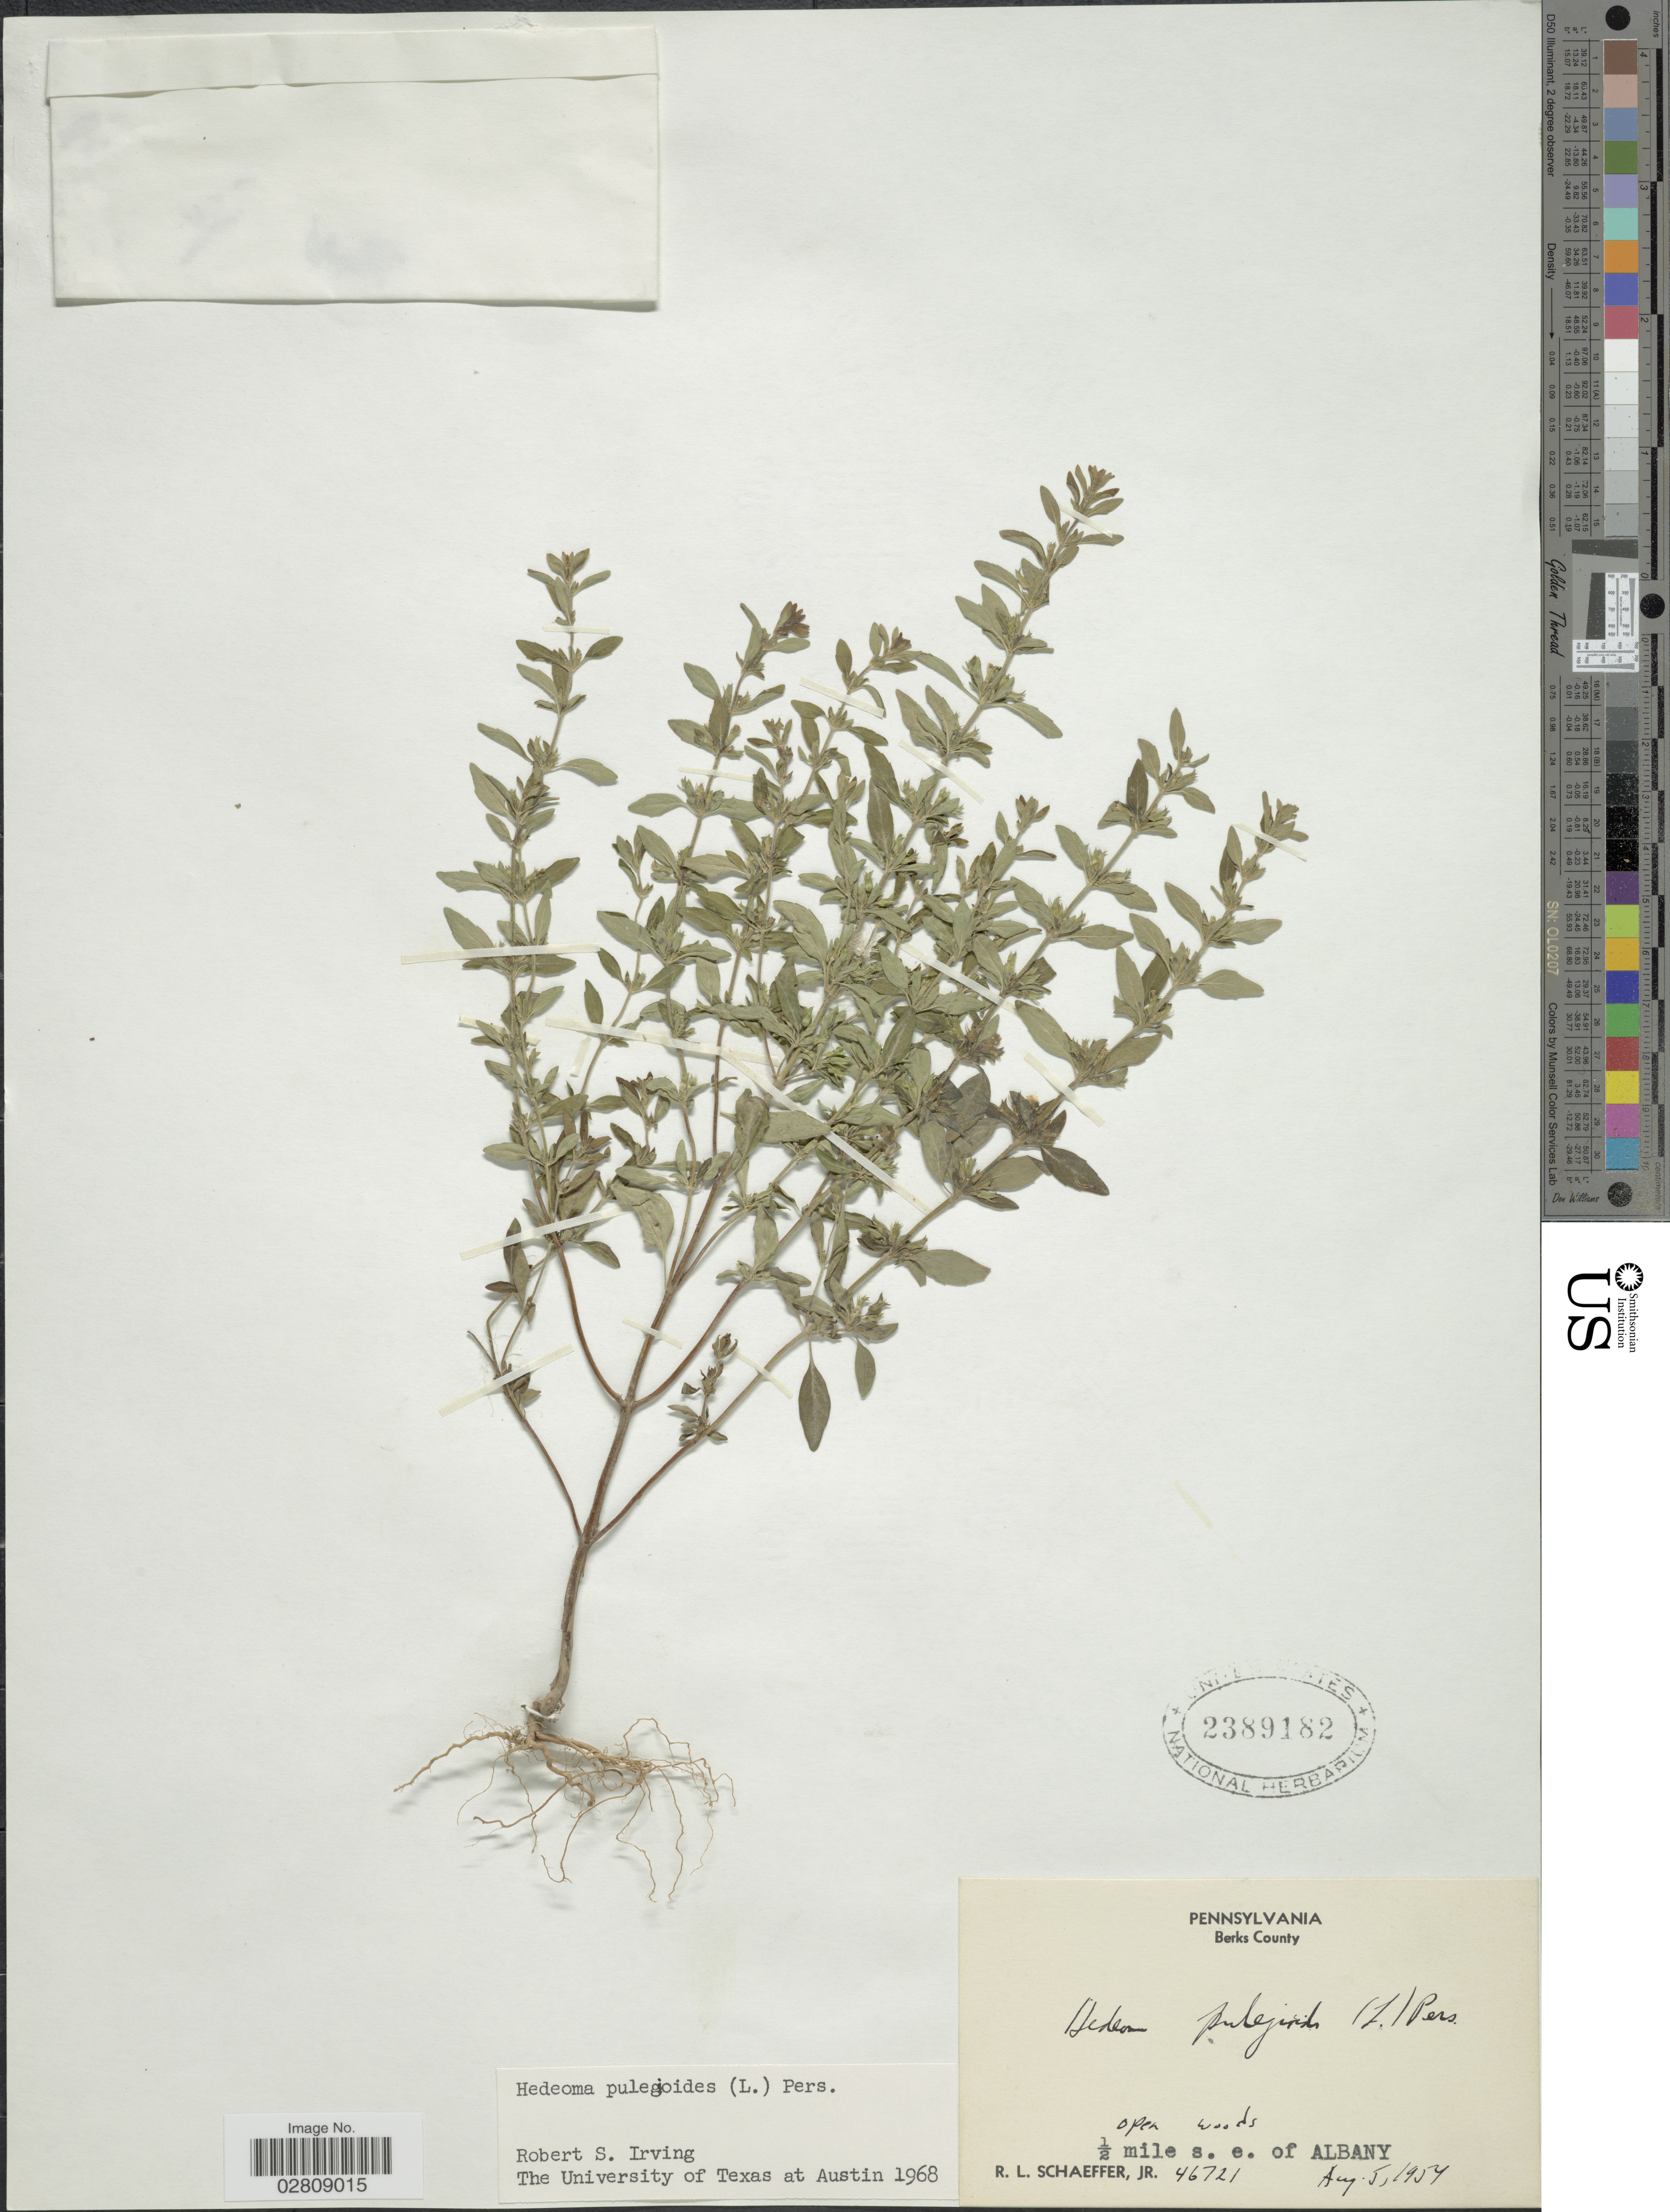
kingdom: Plantae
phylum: Tracheophyta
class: Magnoliopsida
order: Lamiales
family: Lamiaceae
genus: Hedeoma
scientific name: Hedeoma pulegioides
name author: (L.) Pers.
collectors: R. L. Schaeffer Jr.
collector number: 46721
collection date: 1954-08-05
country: United States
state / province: Pennsylvania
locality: Berks County. ½ mile s. e. of Albany.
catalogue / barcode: US 2389182